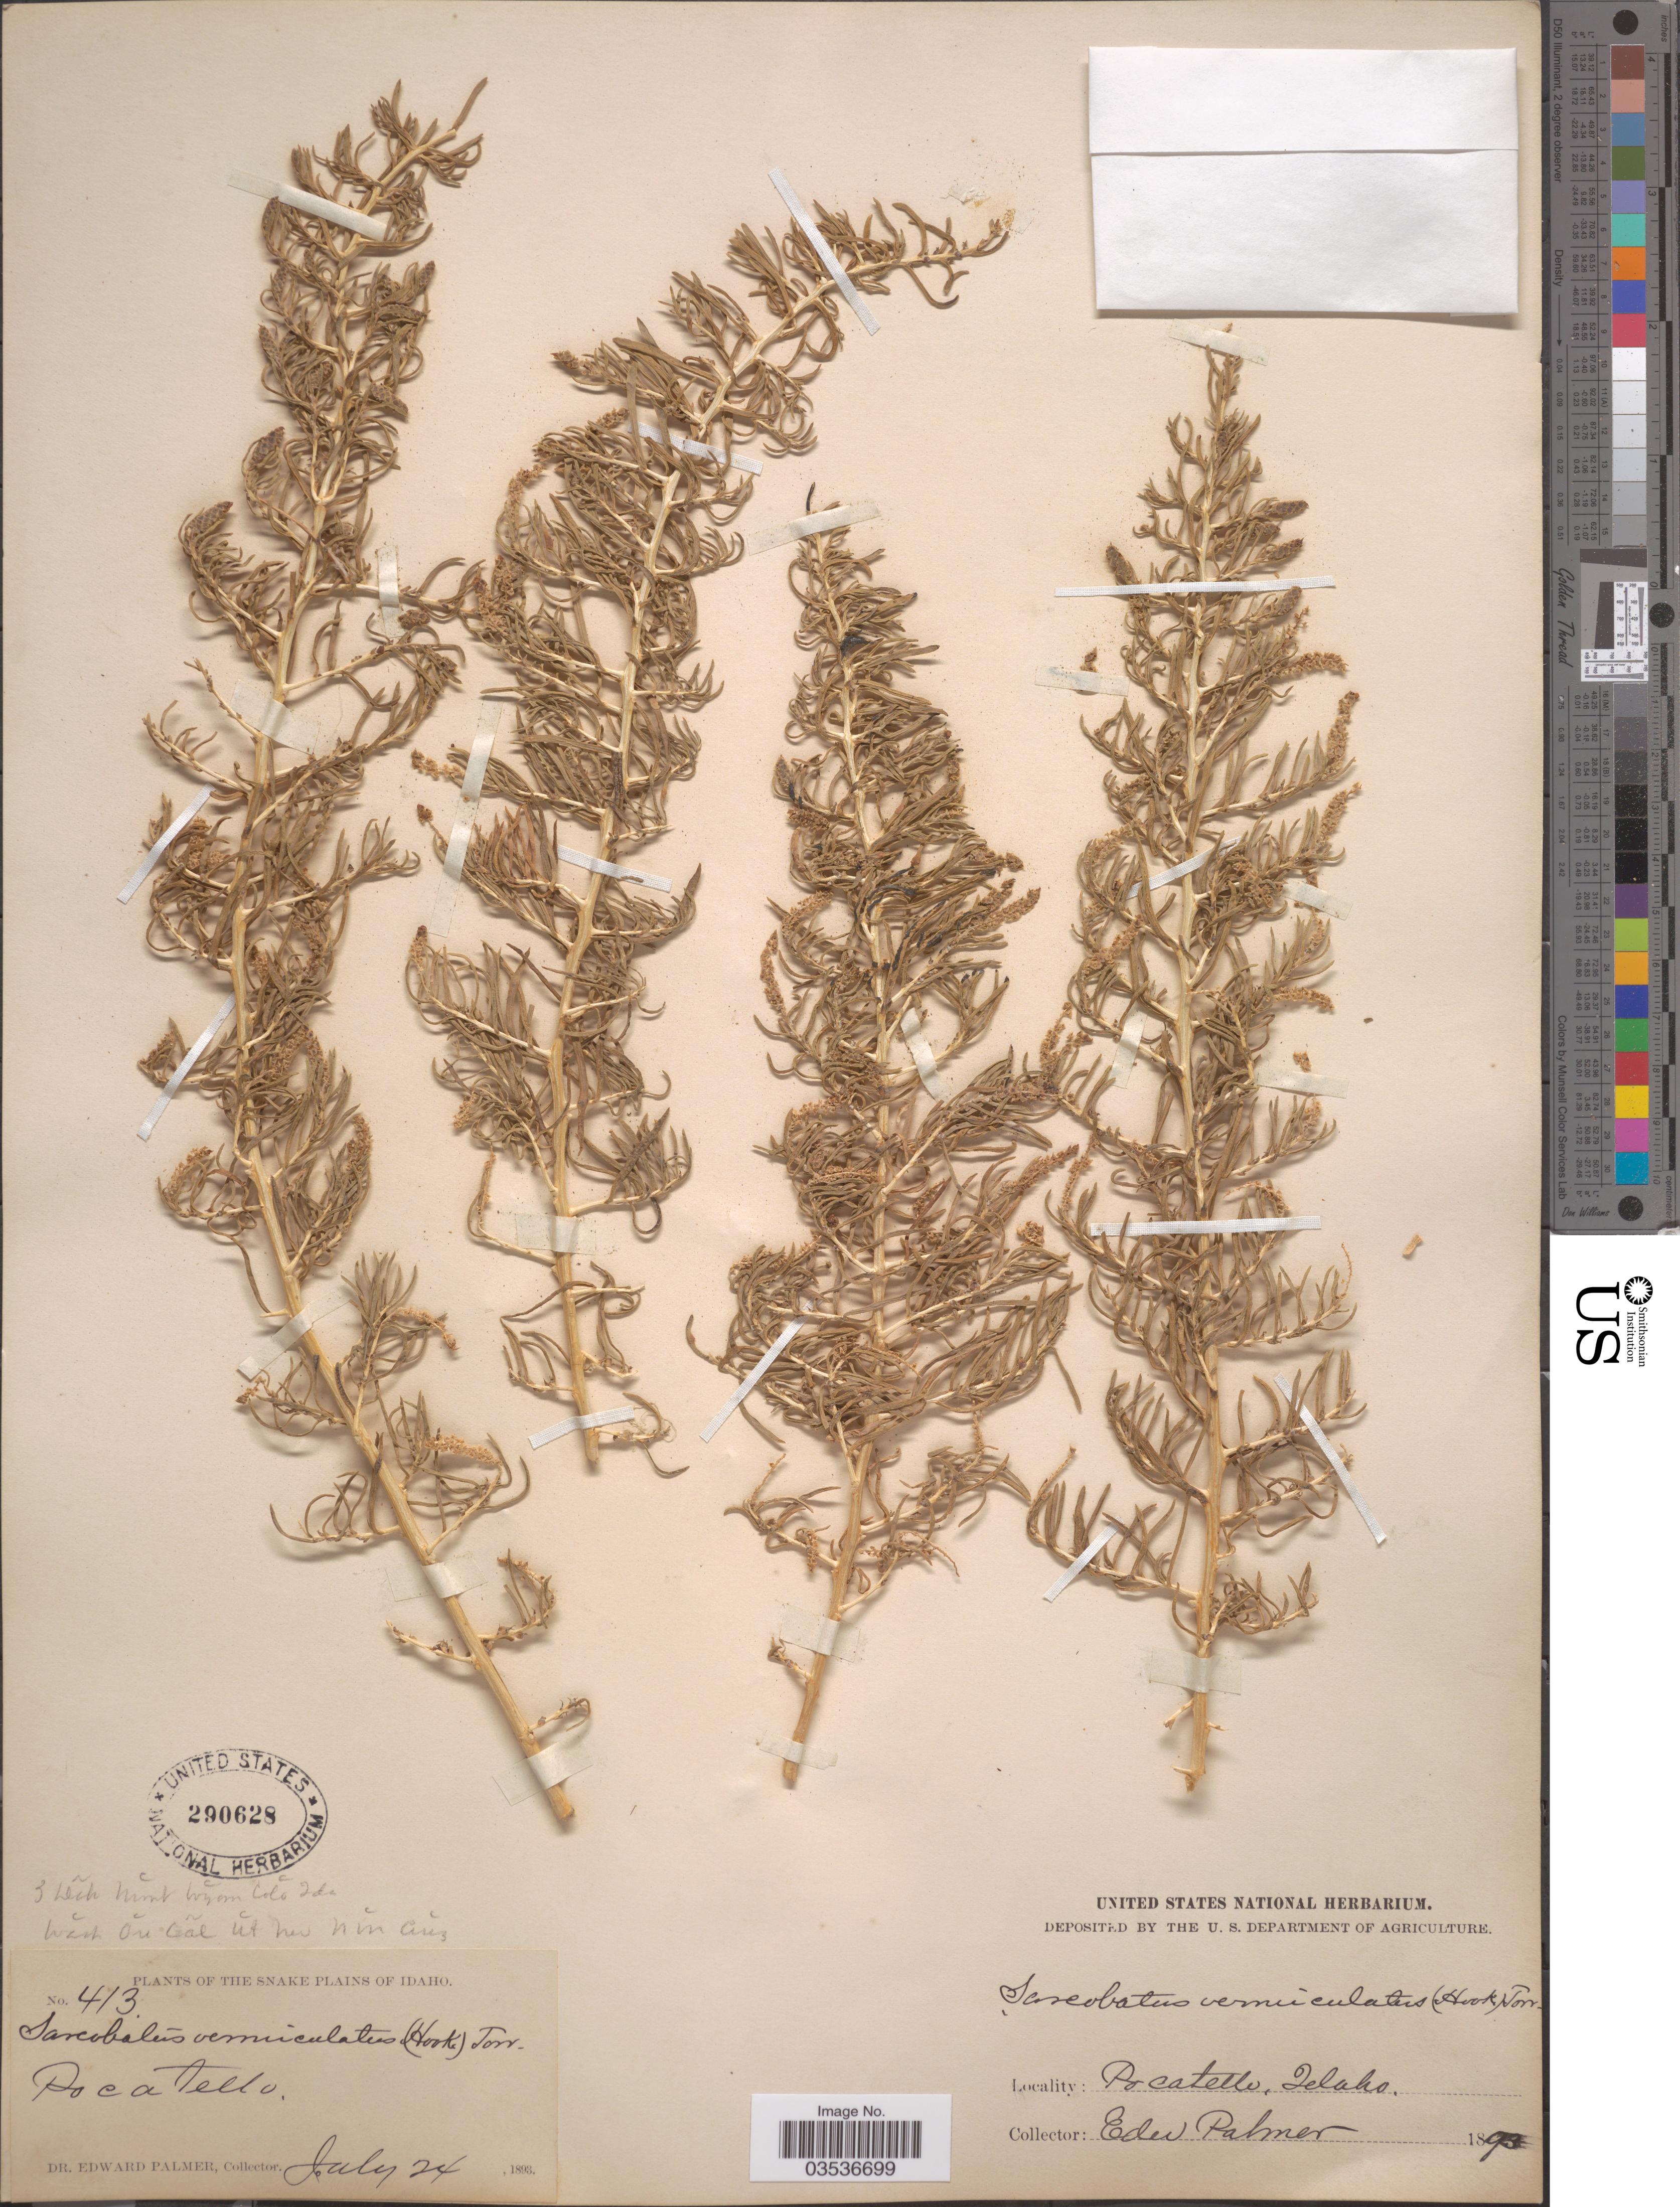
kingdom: Plantae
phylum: Tracheophyta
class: Magnoliopsida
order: Caryophyllales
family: Sarcobataceae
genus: Sarcobatus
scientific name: Sarcobatus vermiculatus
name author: (Hook.) Torr.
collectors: E. Palmer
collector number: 413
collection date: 1893-07-24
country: United States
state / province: Idaho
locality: The Snake Plains of Idaho. Pocatello.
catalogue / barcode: US 290628